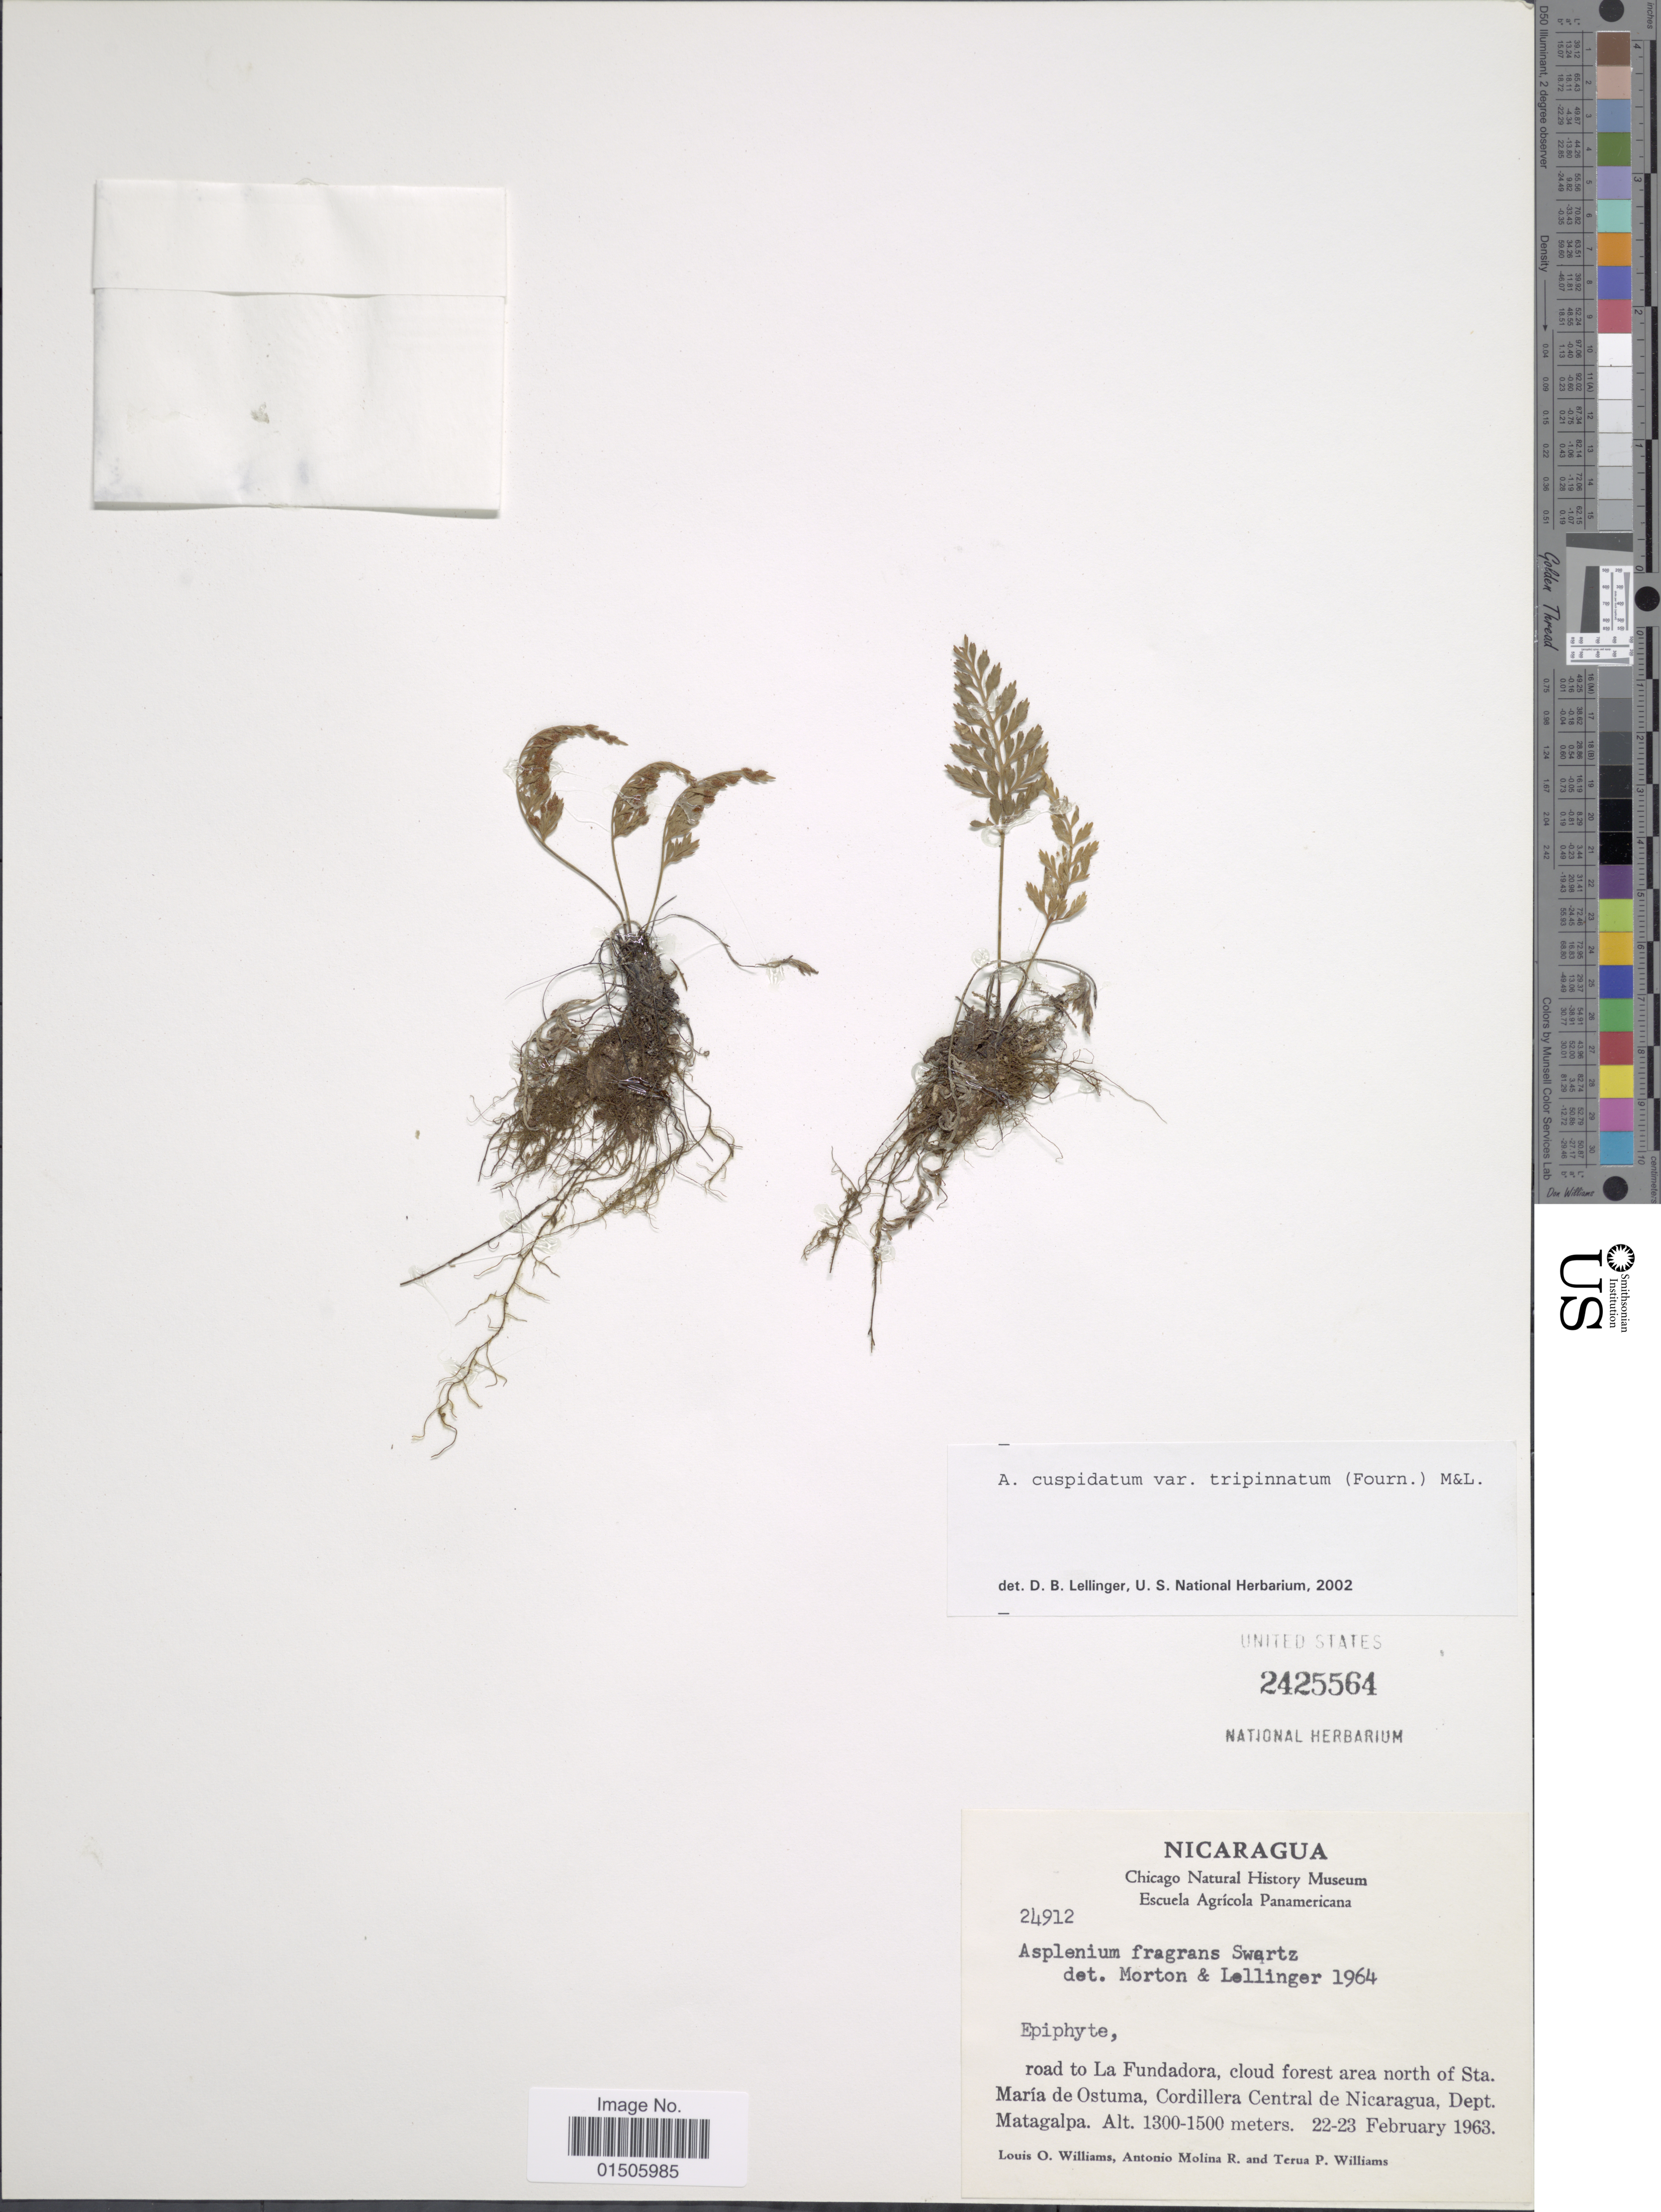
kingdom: Plantae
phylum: Tracheophyta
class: Polypodiopsida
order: Polypodiales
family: Aspleniaceae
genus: Asplenium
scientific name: Asplenium cuspidatum var. tripinnatum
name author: (E. Fourn.) C.V. Morton & Lellinger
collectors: L. O. Williams, A. Molina R. & T. P. Williams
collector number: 24912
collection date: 1963-02-22/1963-02-23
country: Nicaragua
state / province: Matagalpa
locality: Epiphyte, road to La Fundadora, cloud forest area north of Sta. Maria de Ostuma, Cordillera Central de Nicaragua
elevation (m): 1300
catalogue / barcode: US 2425564